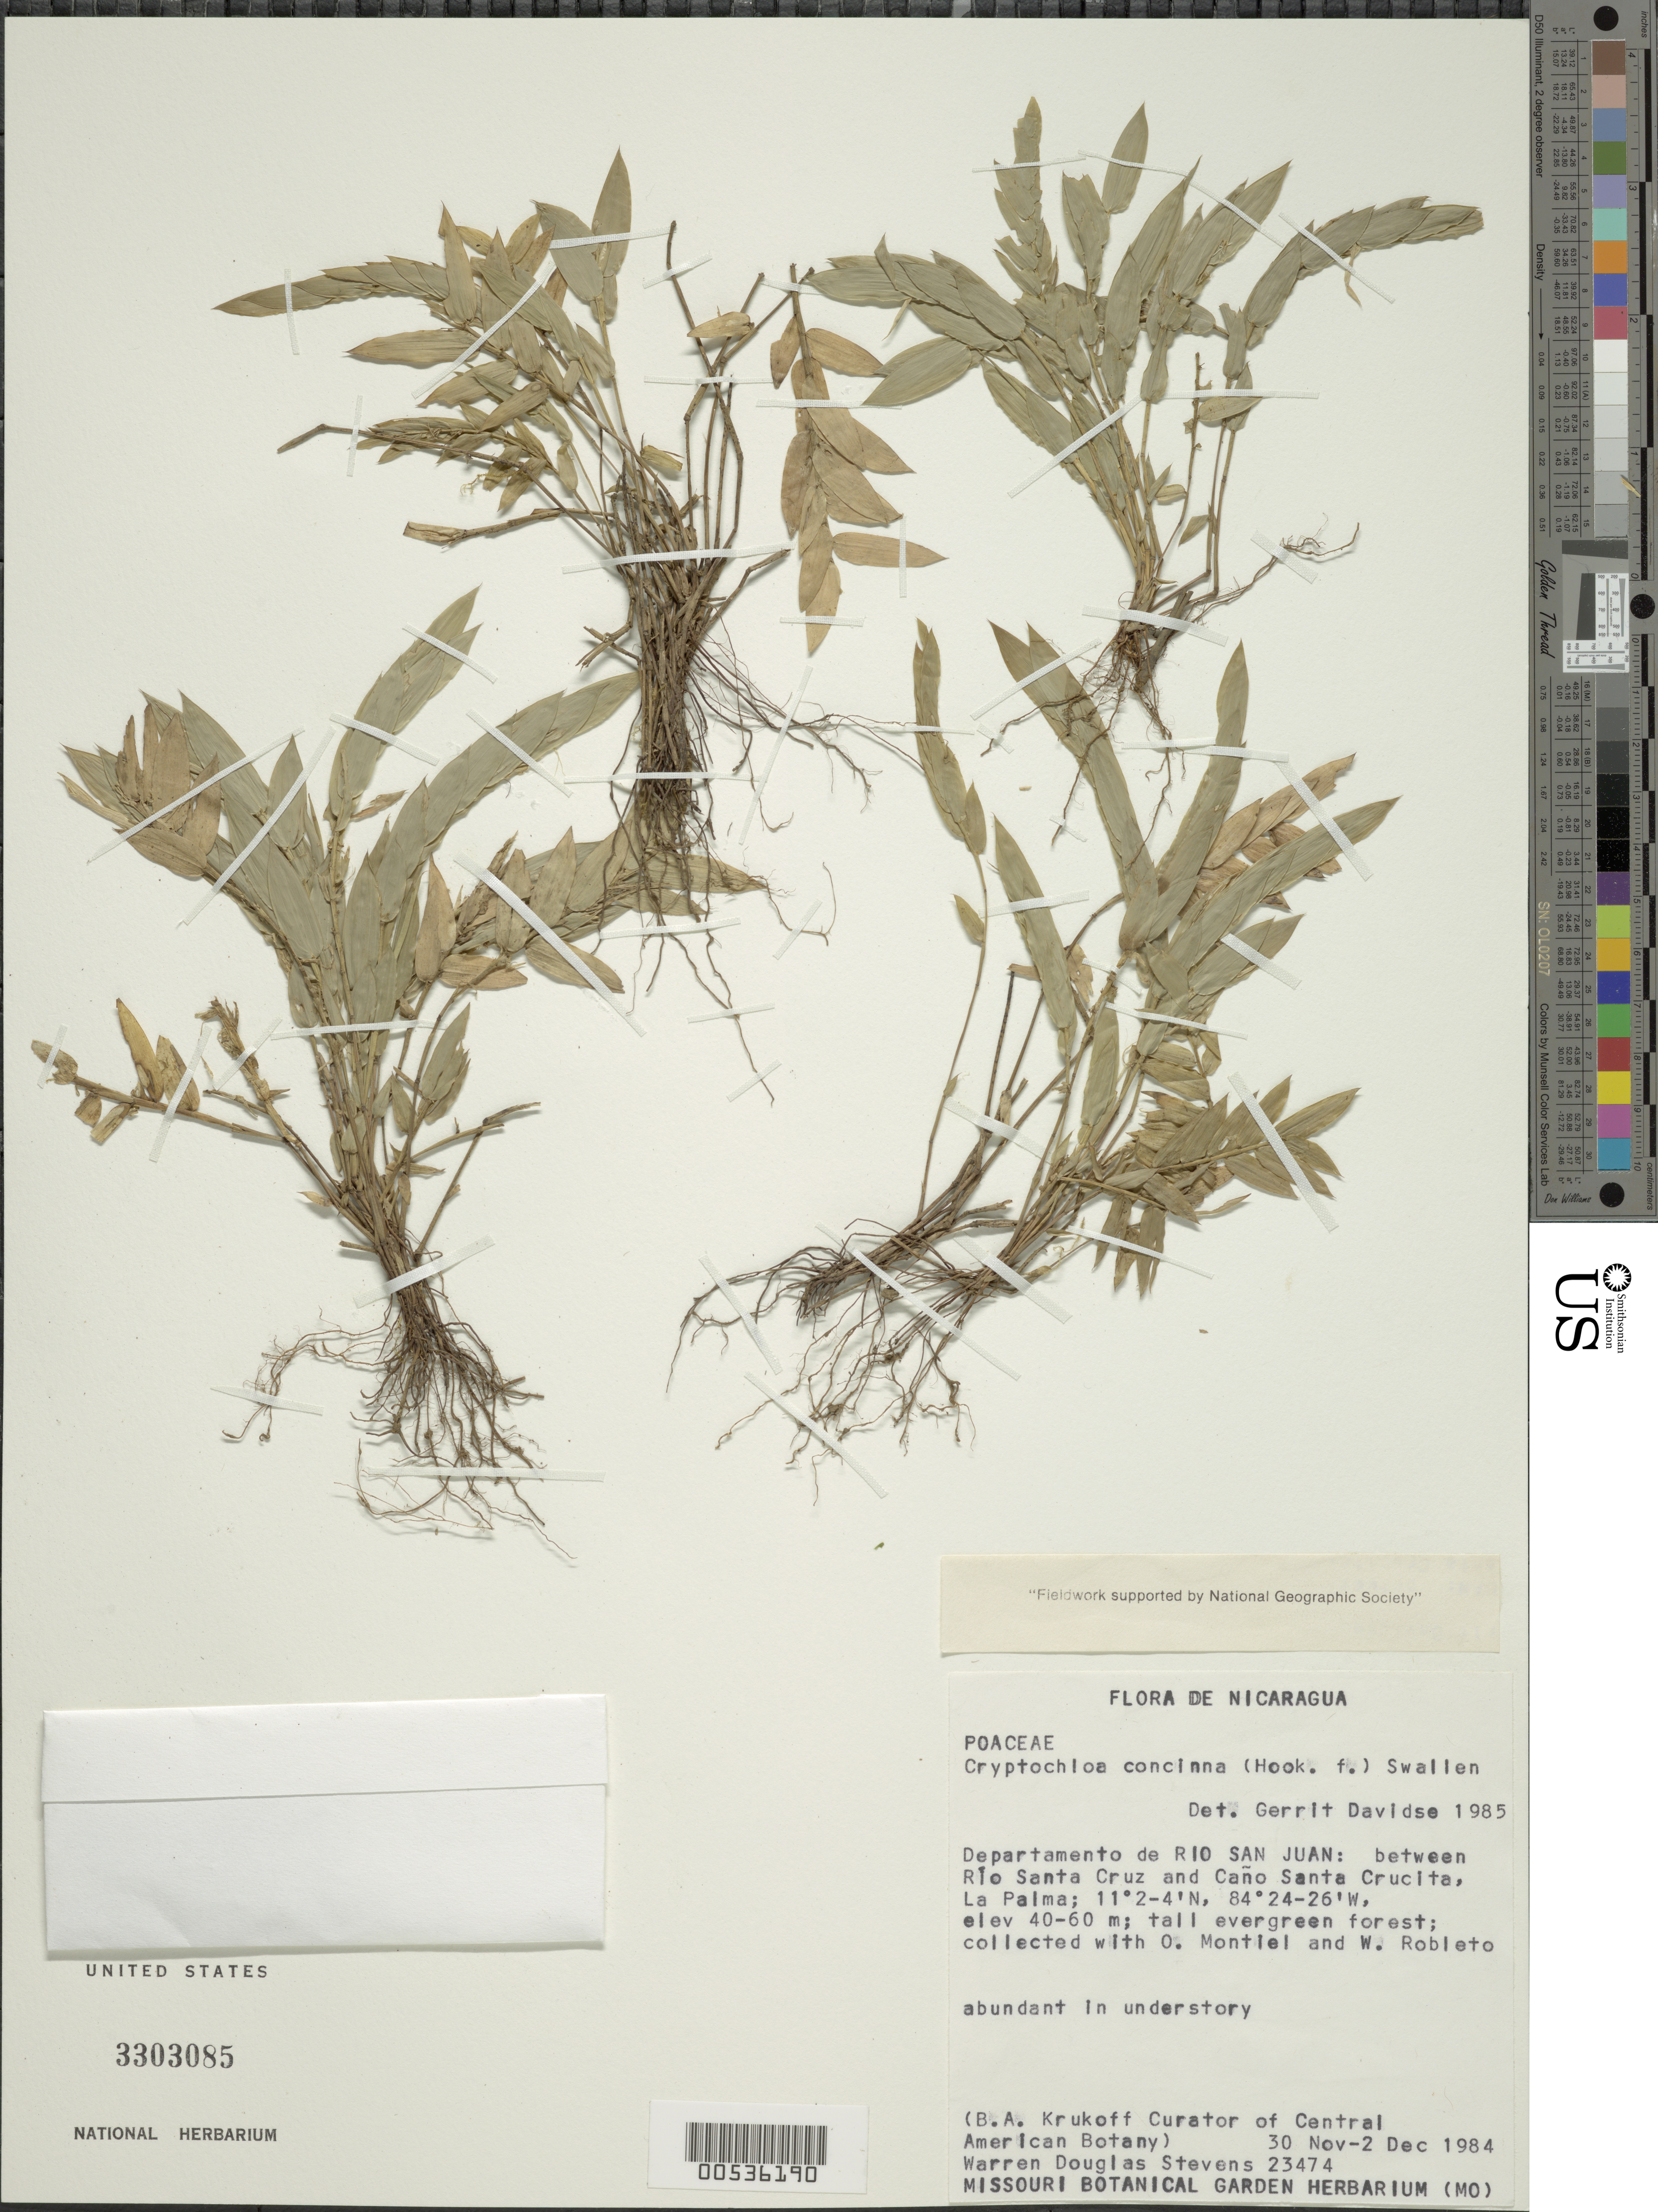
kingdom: Plantae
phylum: Tracheophyta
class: Liliopsida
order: Poales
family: Poaceae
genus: Cryptochloa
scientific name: Cryptochloa concinna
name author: (Hook. f.) Swallen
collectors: B. A. Krukoff & W. D. Stevens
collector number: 23474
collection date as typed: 30 Nov 1984 to 02 Dec 1984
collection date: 1984-11-30/1984-12-02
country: Nicaragua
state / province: Río San Juan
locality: Betweenrio santa cruz an dcano santa crucita, la palma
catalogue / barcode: US 3303085